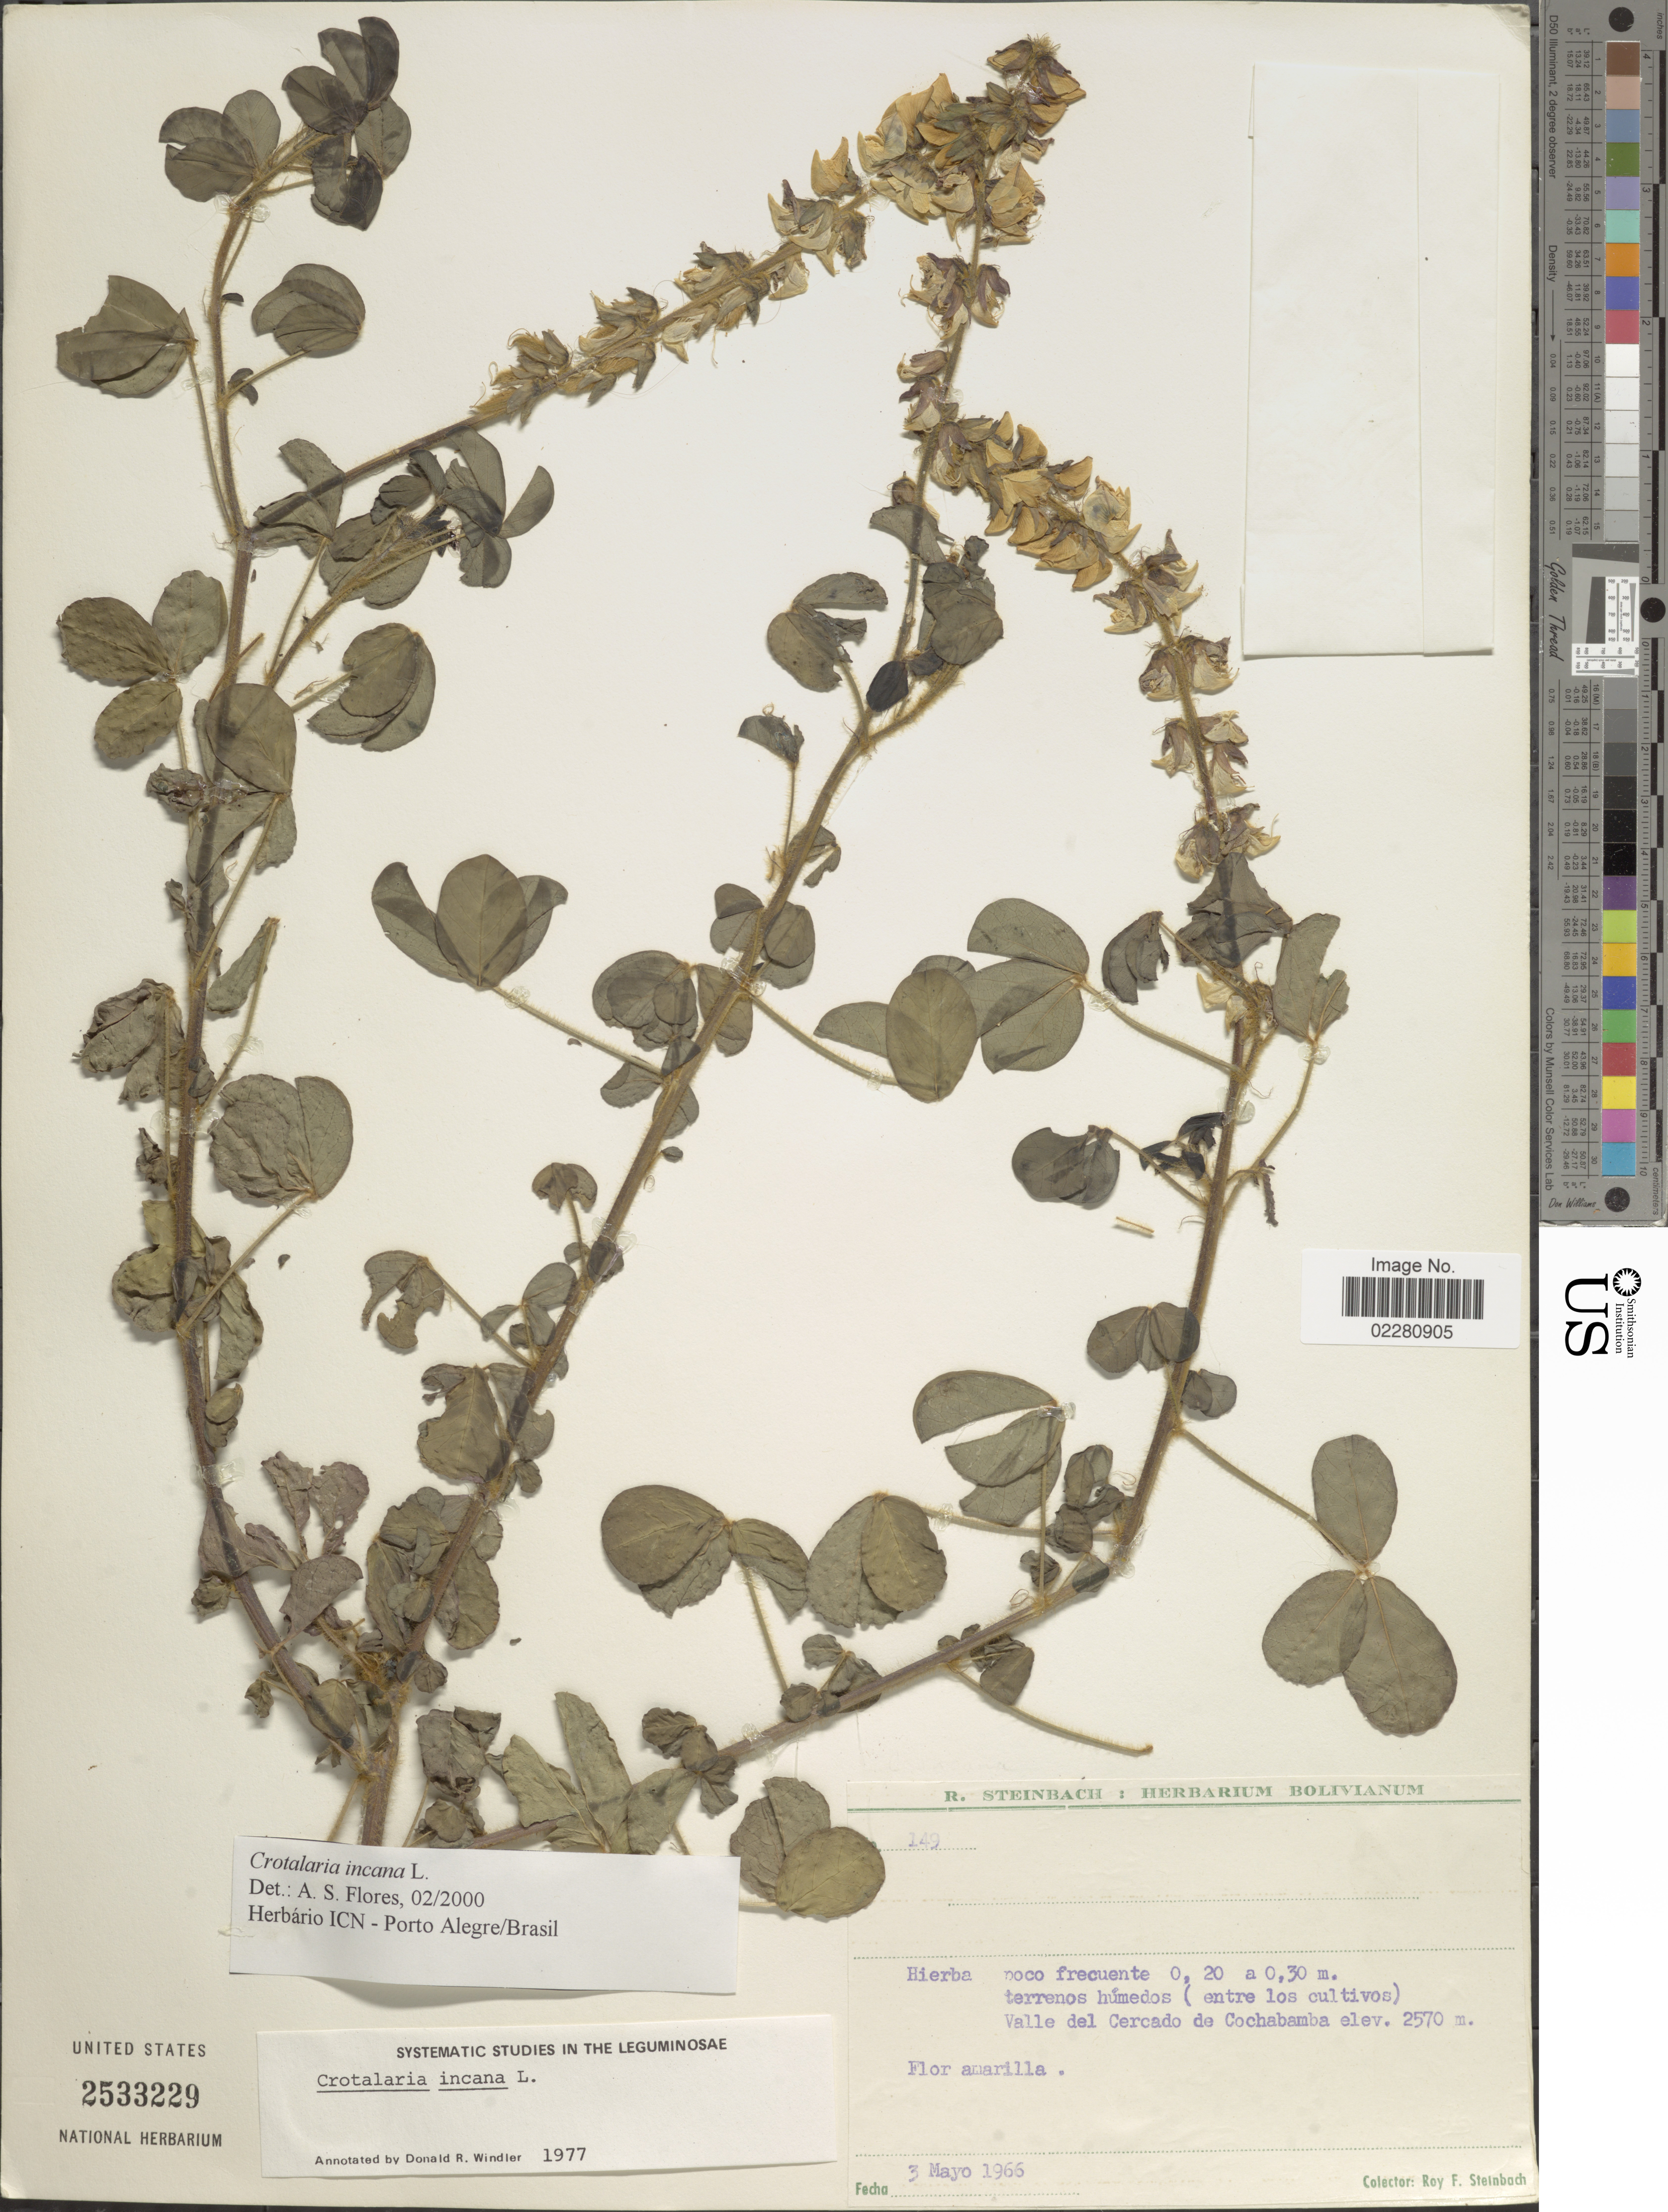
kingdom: Plantae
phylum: Tracheophyta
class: Magnoliopsida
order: Fabales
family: Fabaceae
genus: Crotalaria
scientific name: Crotalaria incana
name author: L.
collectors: R. F. Steinbach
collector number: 149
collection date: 1966-05-03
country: Bolivia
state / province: Cochabamba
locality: Valle del Cercado de Cochabamba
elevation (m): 2570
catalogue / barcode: US 2533229